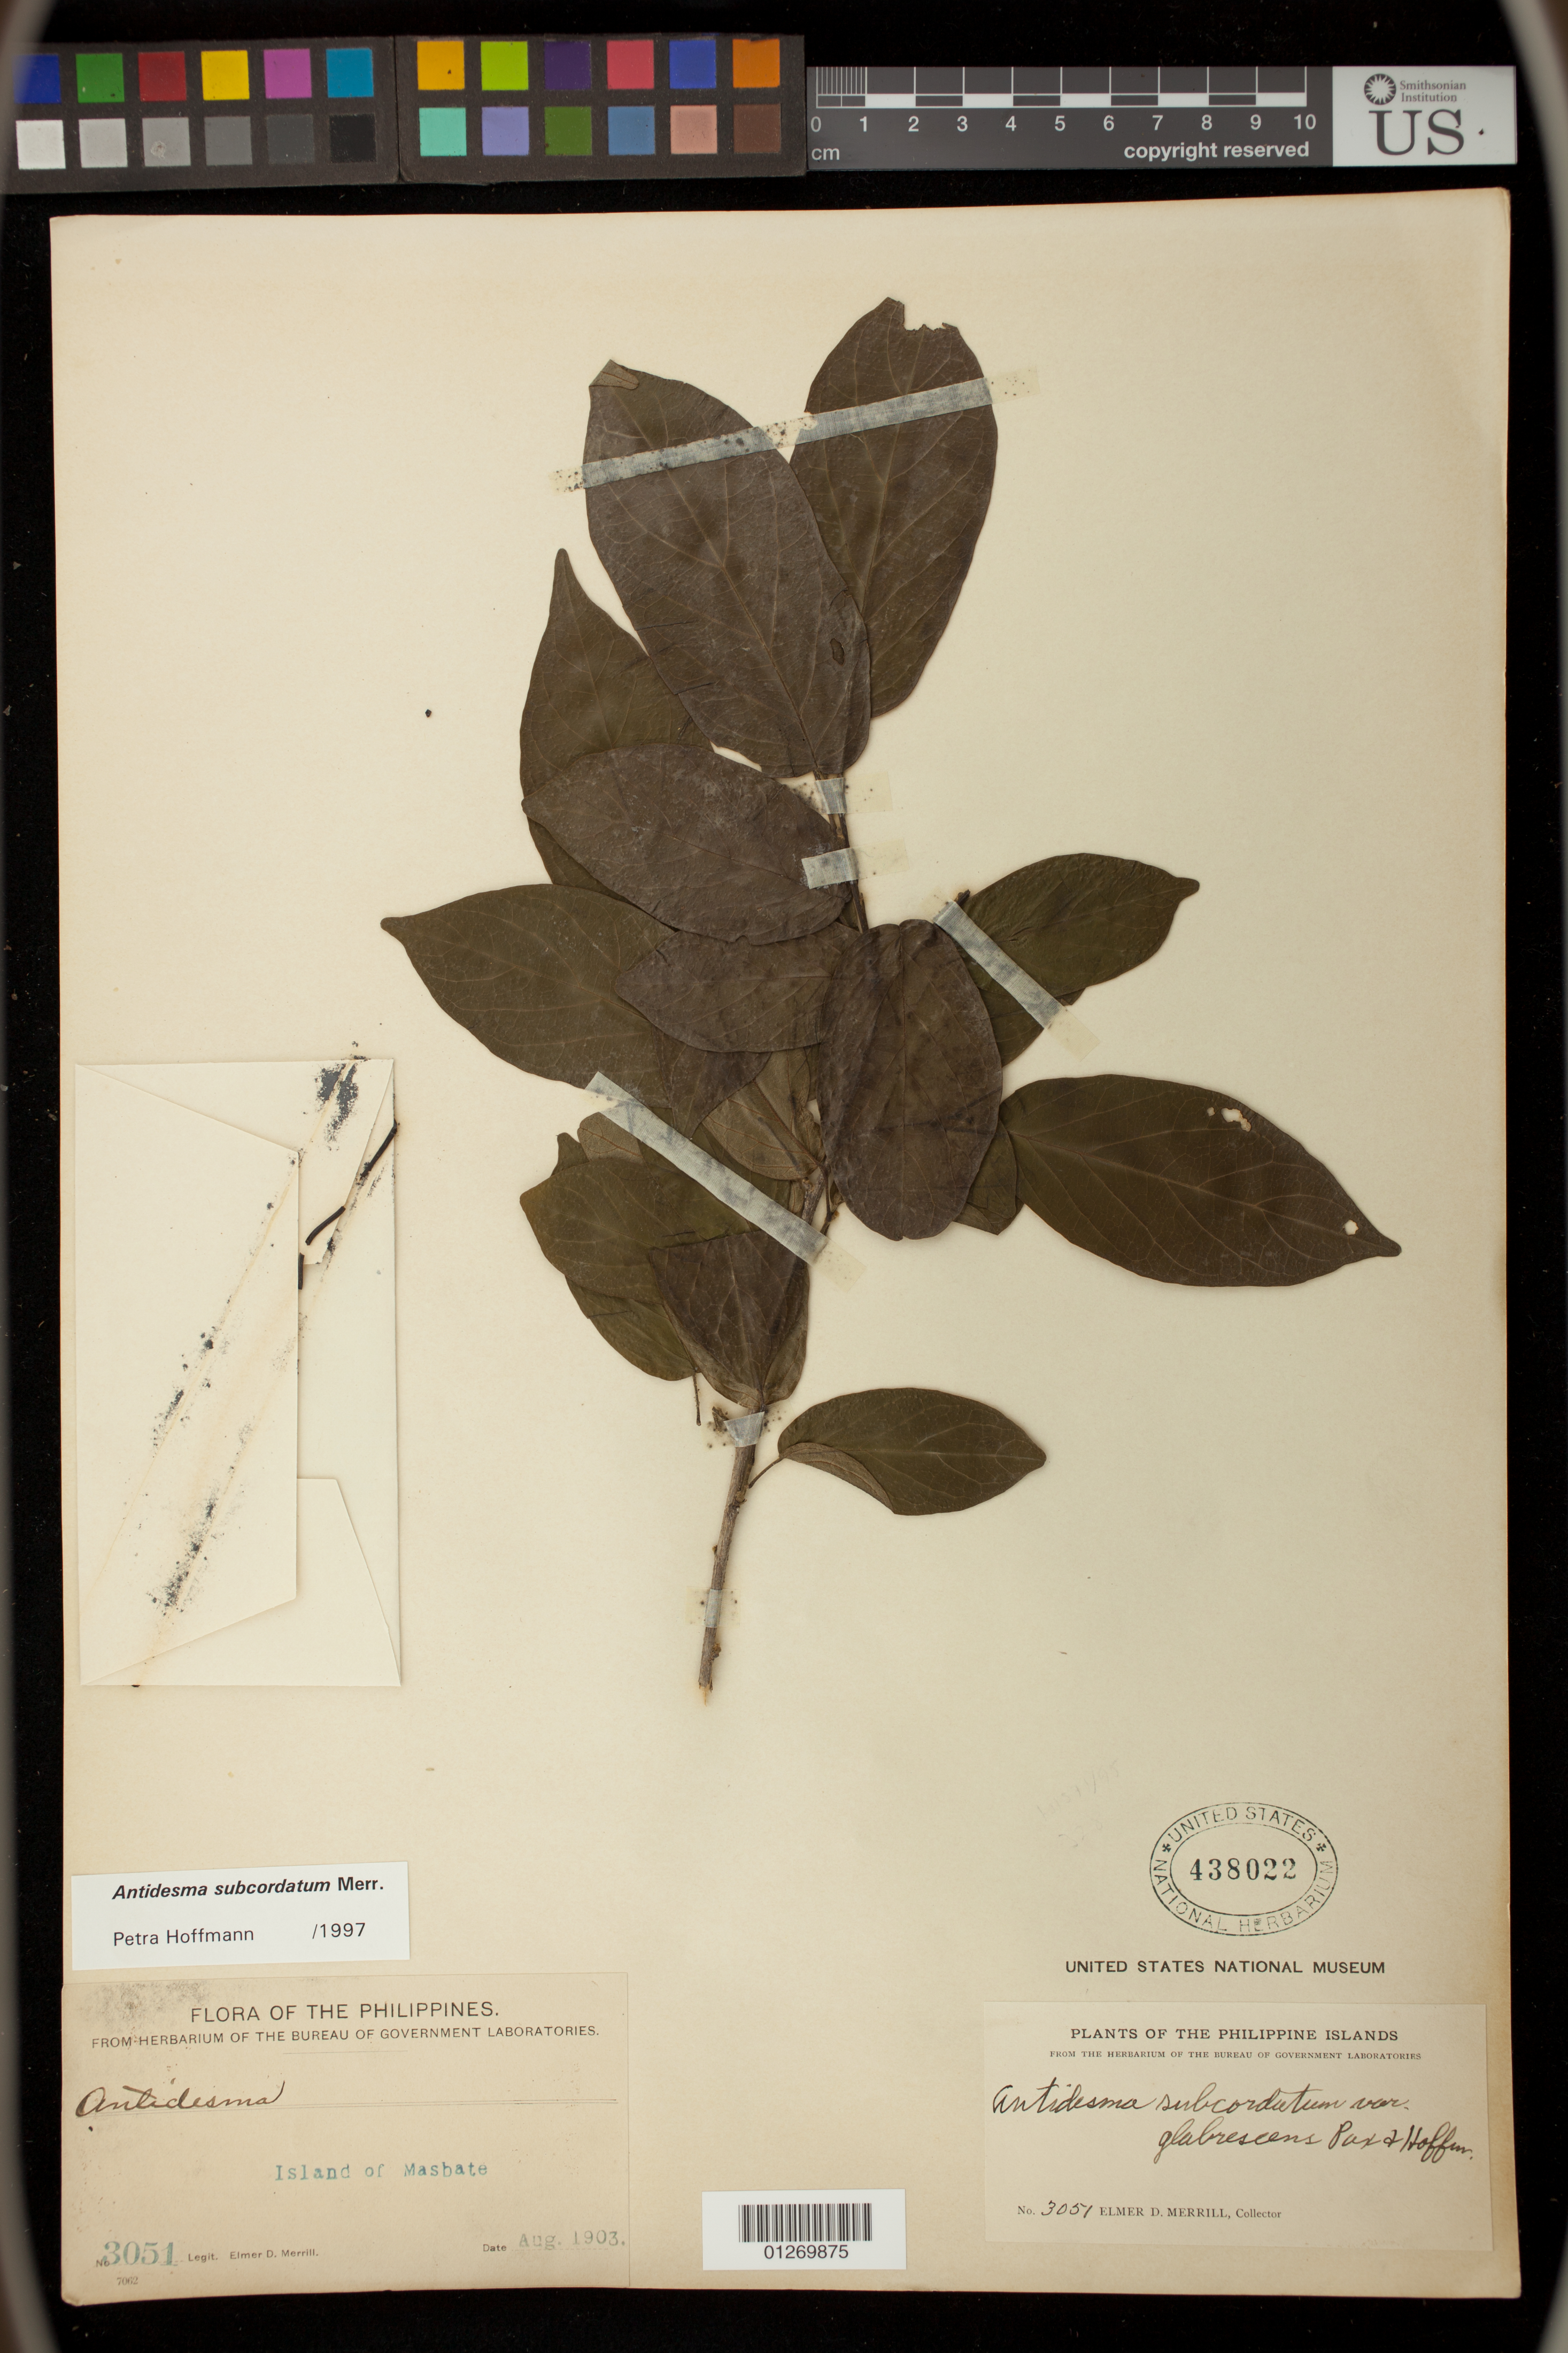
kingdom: Plantae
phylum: Tracheophyta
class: Magnoliopsida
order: Malpighiales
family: Phyllanthaceae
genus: Antidesma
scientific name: Antidesma subcordatum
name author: Merr.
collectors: E. D. Merrill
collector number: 3051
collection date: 1903-08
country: Philippines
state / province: Bicol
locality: Island of Masbate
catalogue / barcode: US 438022